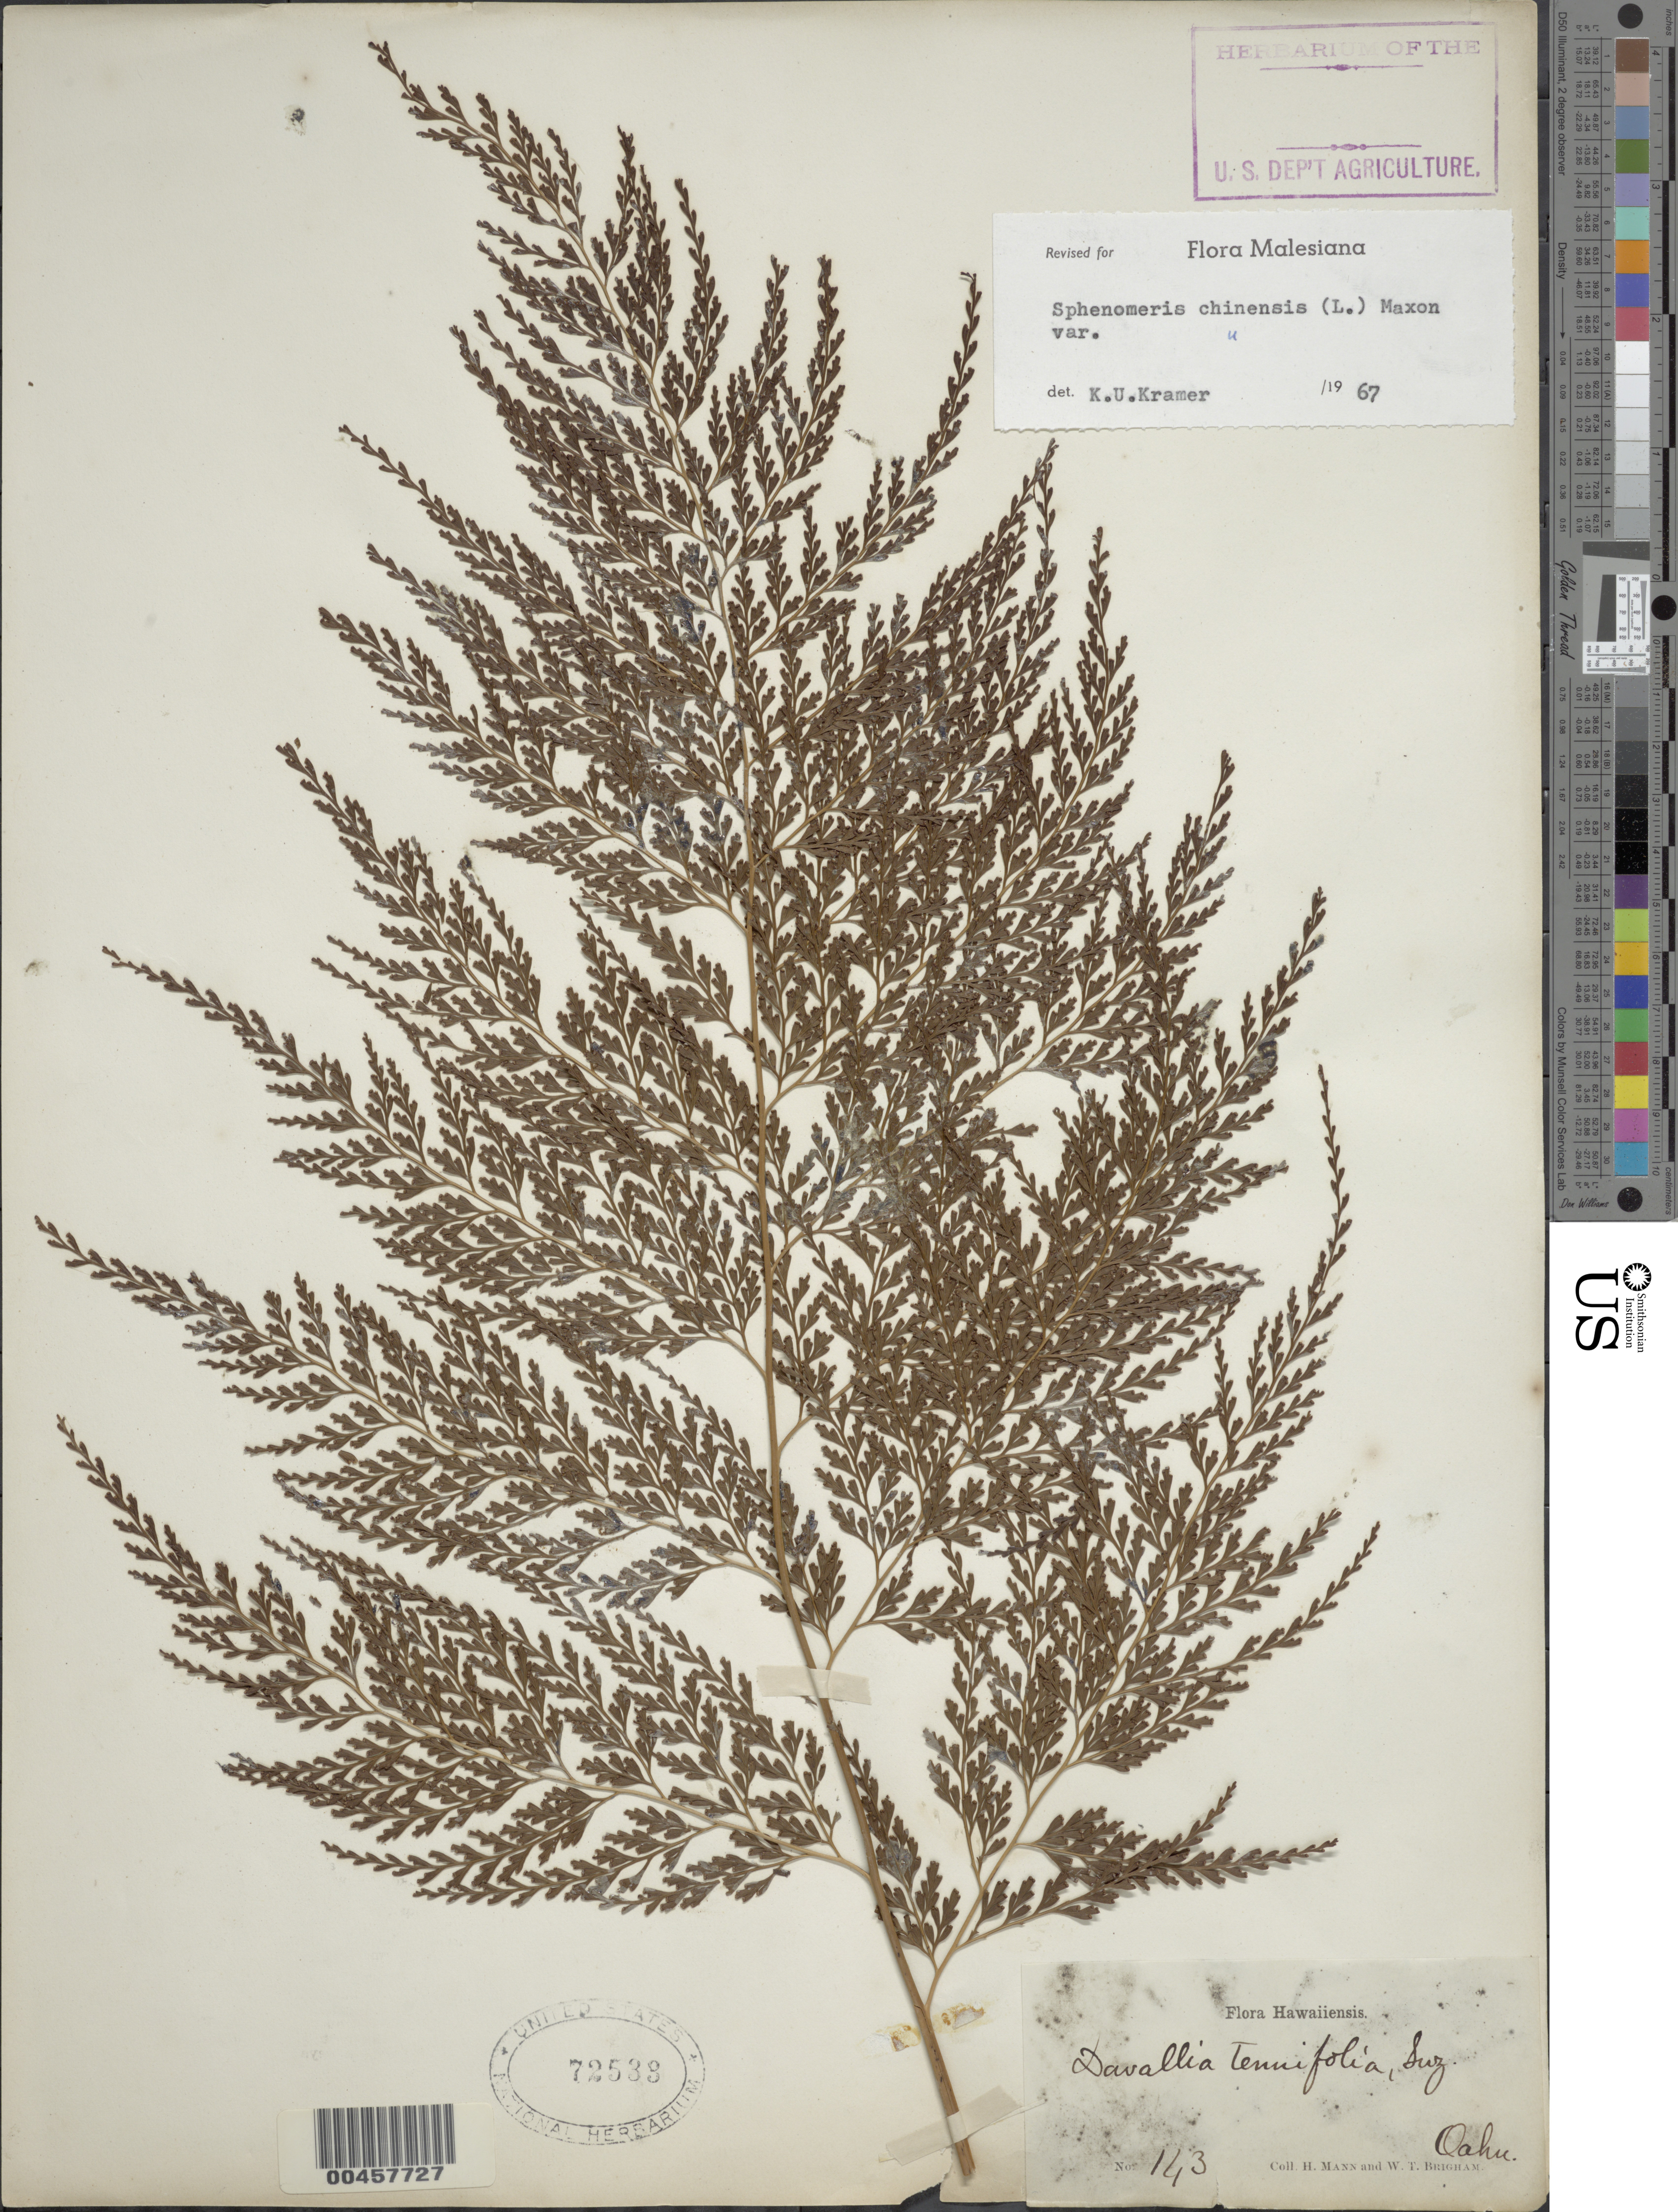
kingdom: Plantae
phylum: Tracheophyta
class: Polypodiopsida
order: Polypodiales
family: Lindsaeaceae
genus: Sphenomeris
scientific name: Sphenomeris chinensis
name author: (L.) Maxon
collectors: H. Mann & W. T. Brigham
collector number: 143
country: United States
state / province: Hawaii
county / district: Honolulu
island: Oahu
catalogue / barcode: US 72533